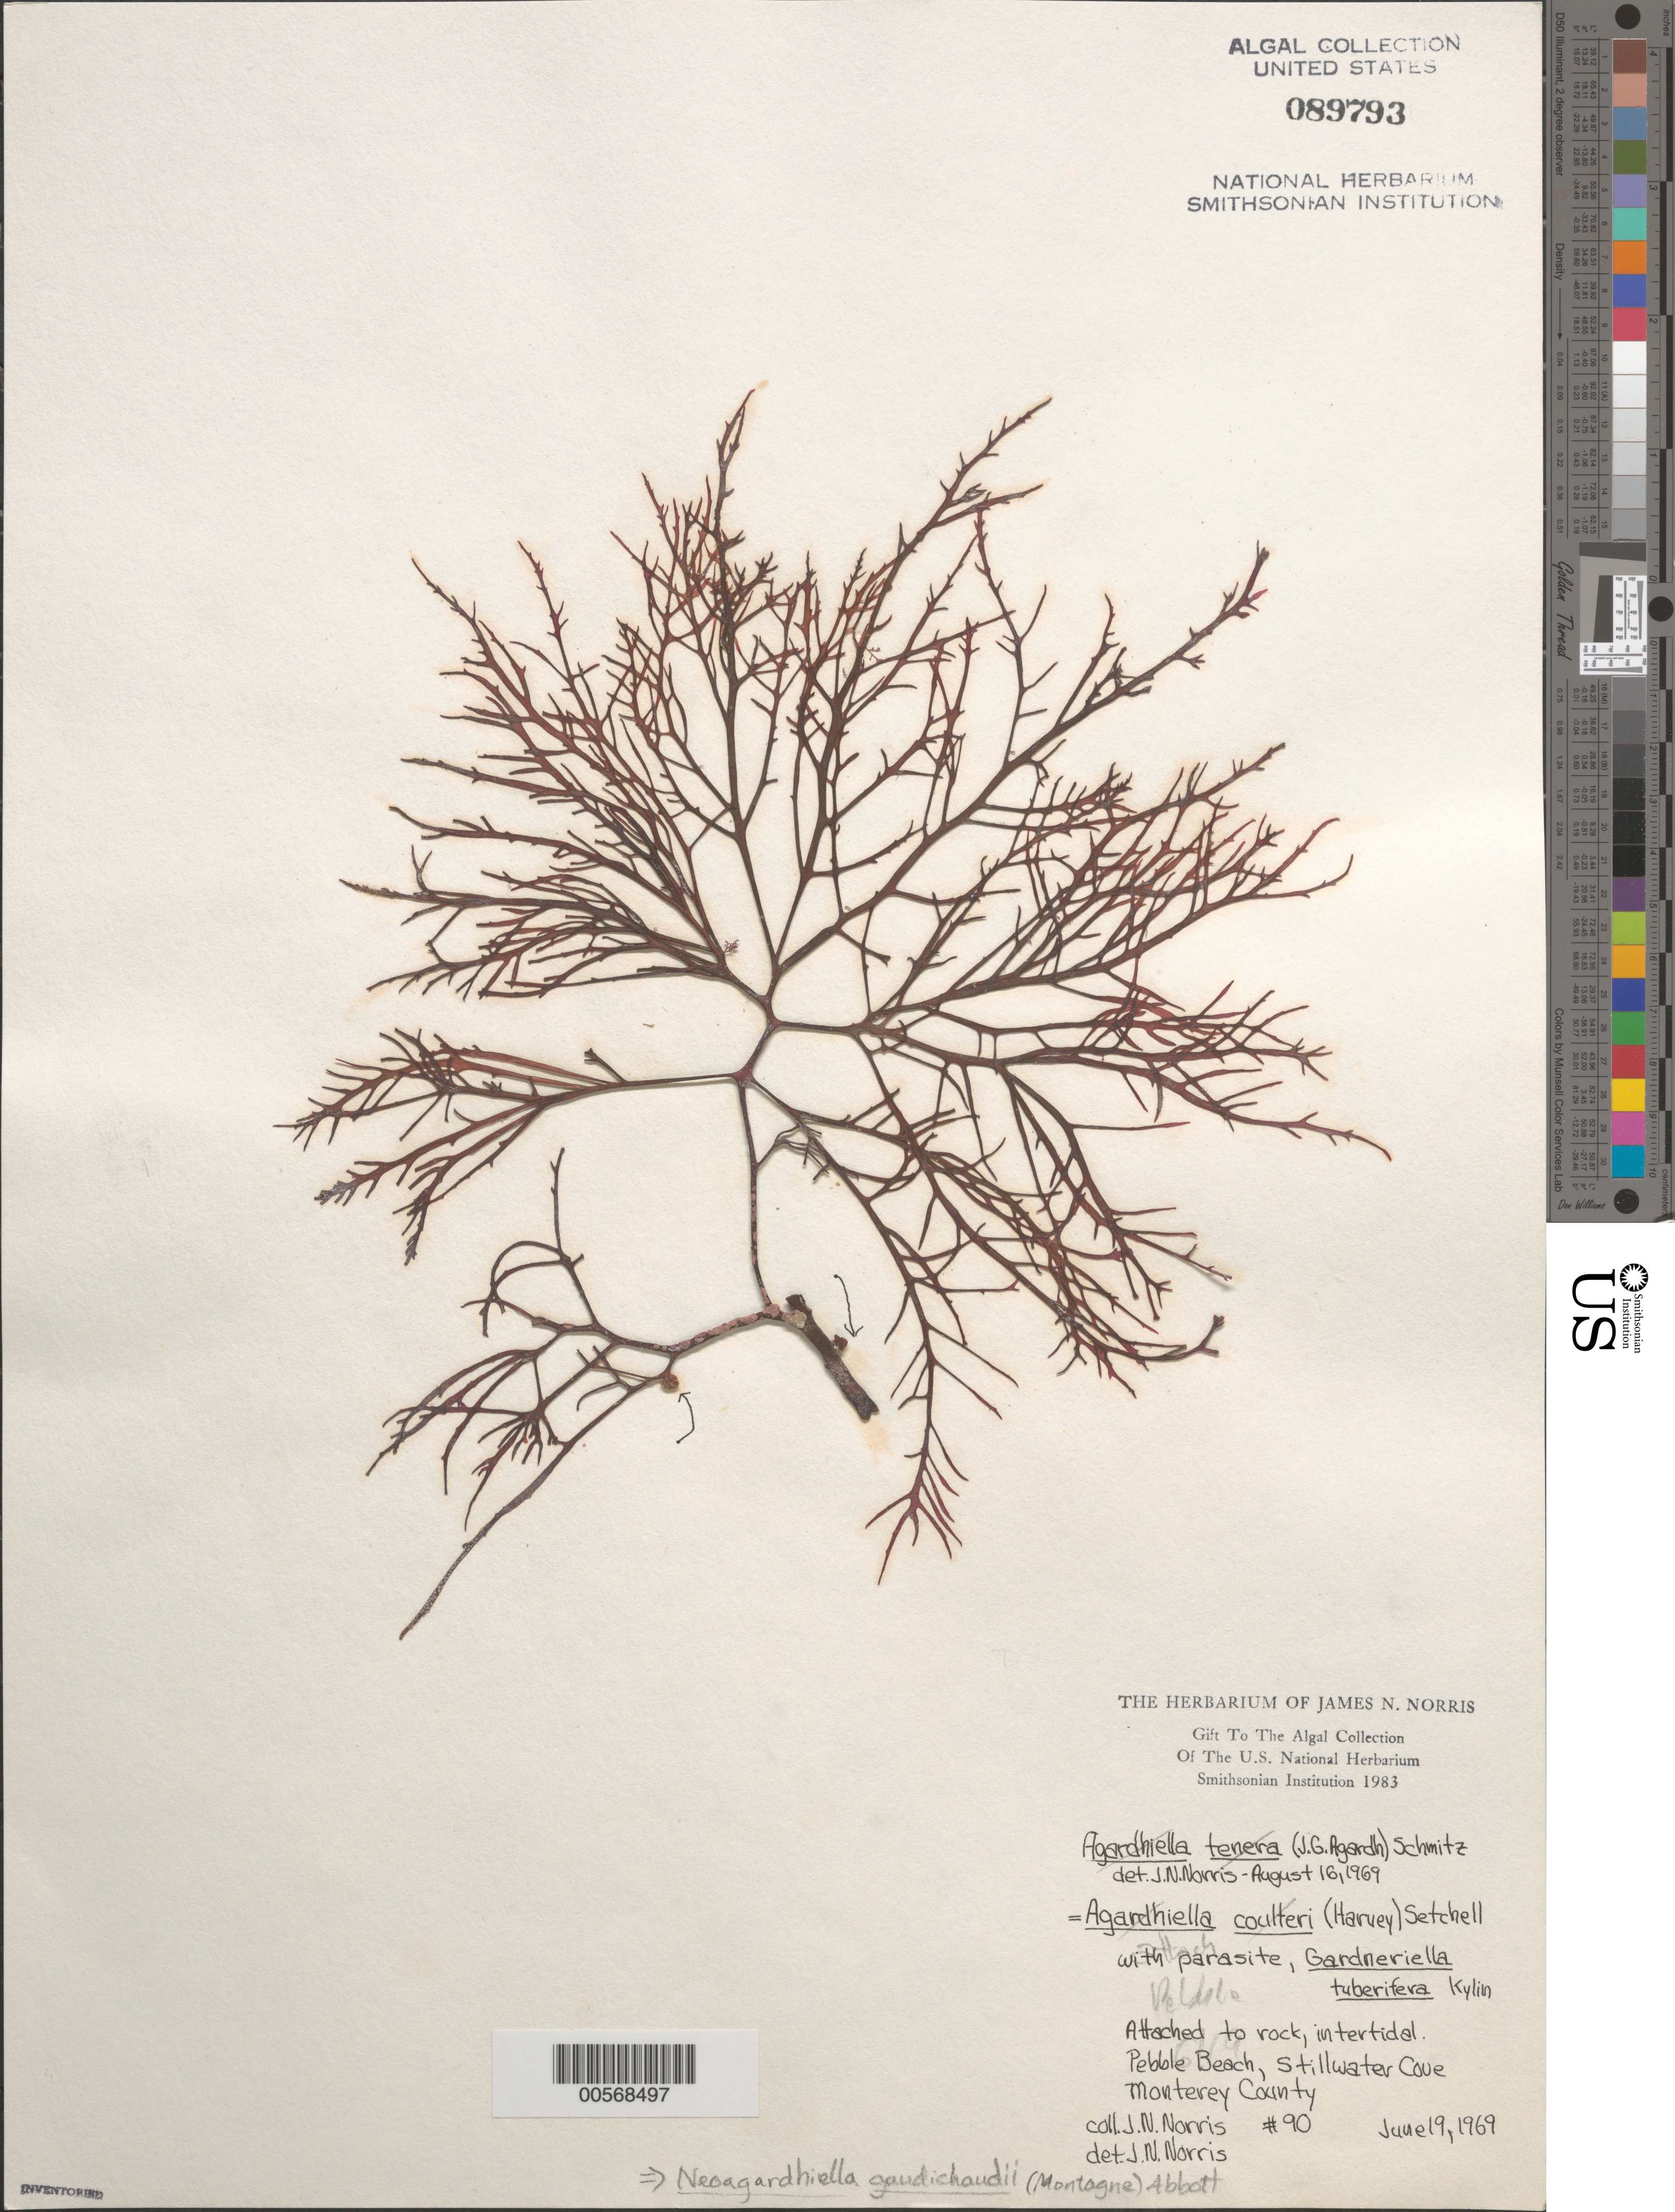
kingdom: Plantae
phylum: Rhodophyta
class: Florideophyceae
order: Gigartinales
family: Solieriaceae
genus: Sarcodiotheca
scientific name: Sarcodiotheca gaudichaudii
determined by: Algae name updating Project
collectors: J. N. Norris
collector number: JN-90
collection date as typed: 19 Jun 1969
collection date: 1969-06-19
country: United States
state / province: California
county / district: Monterey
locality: Pebble Beach, Stillwater Cove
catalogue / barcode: US 89793